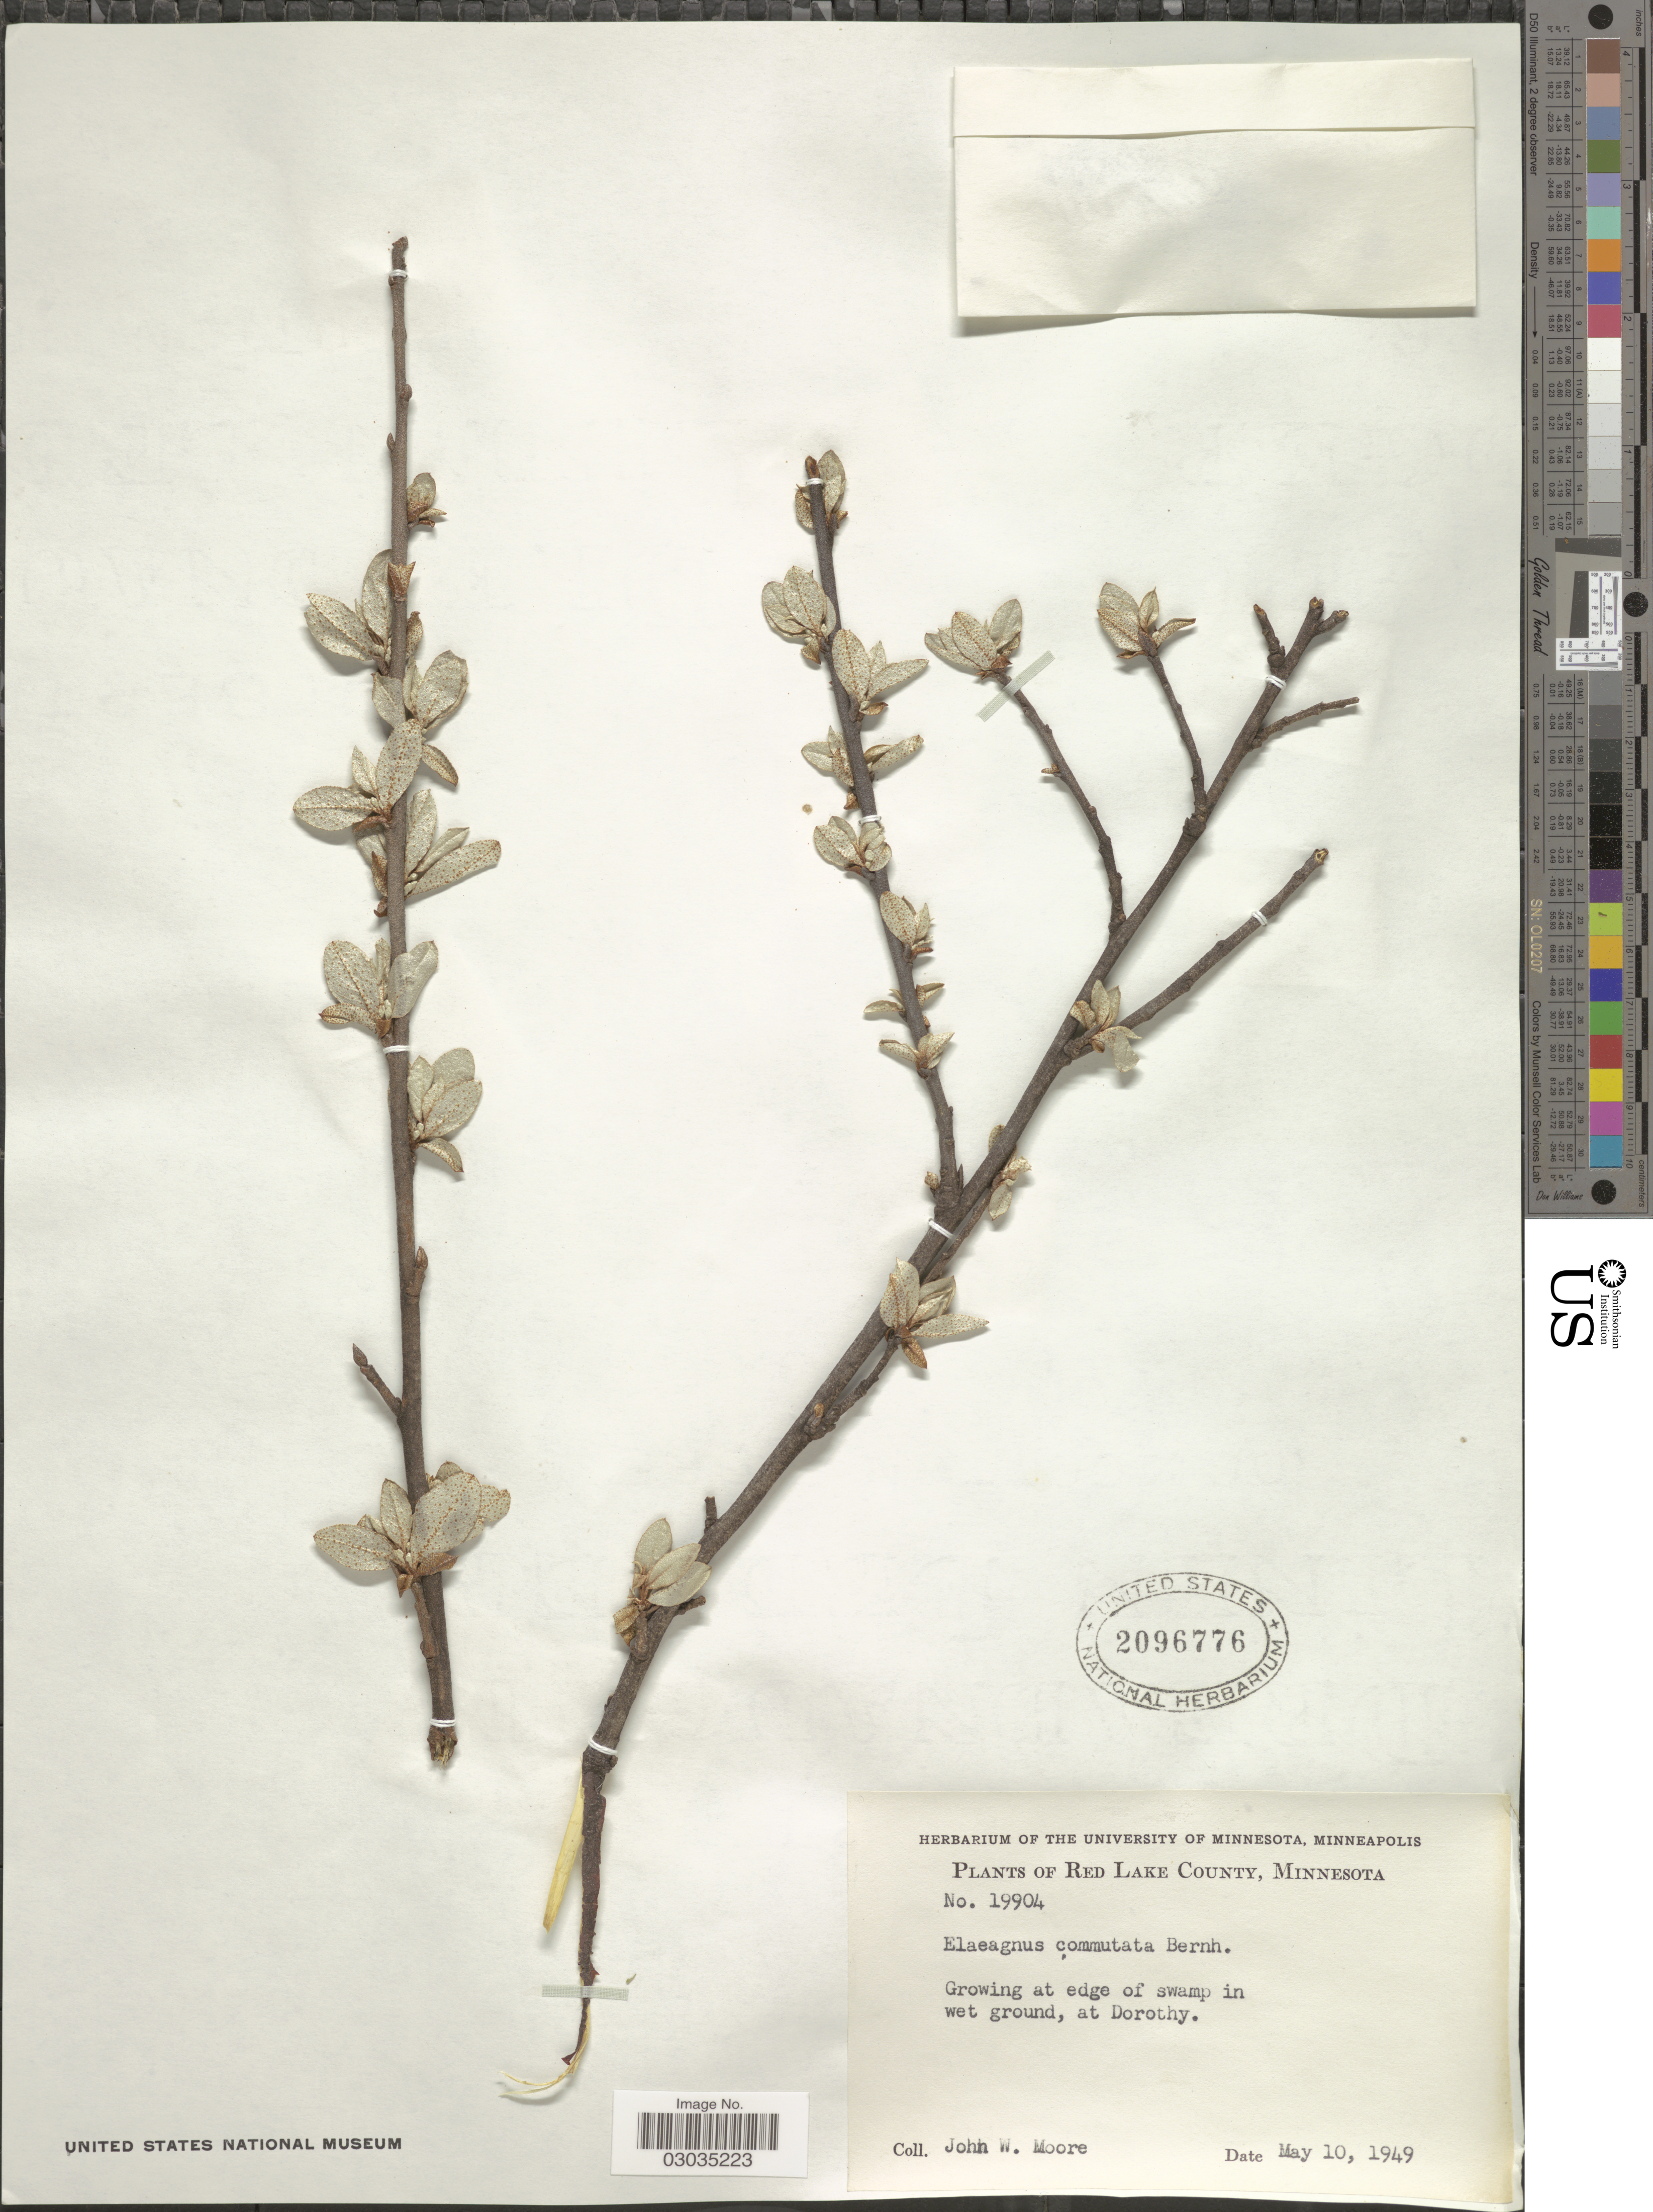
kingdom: Plantae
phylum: Tracheophyta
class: Magnoliopsida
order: Rosales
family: Elaeagnaceae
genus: Elaeagnus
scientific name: Elaeagnus commutata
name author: Bernh. ex Rydb.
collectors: J. Moore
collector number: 19904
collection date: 1949-05-10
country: United States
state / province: Minnesota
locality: Red Lake County, Growing at edge of swamp in wet ground, at Dorothy.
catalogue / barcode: US 2096776